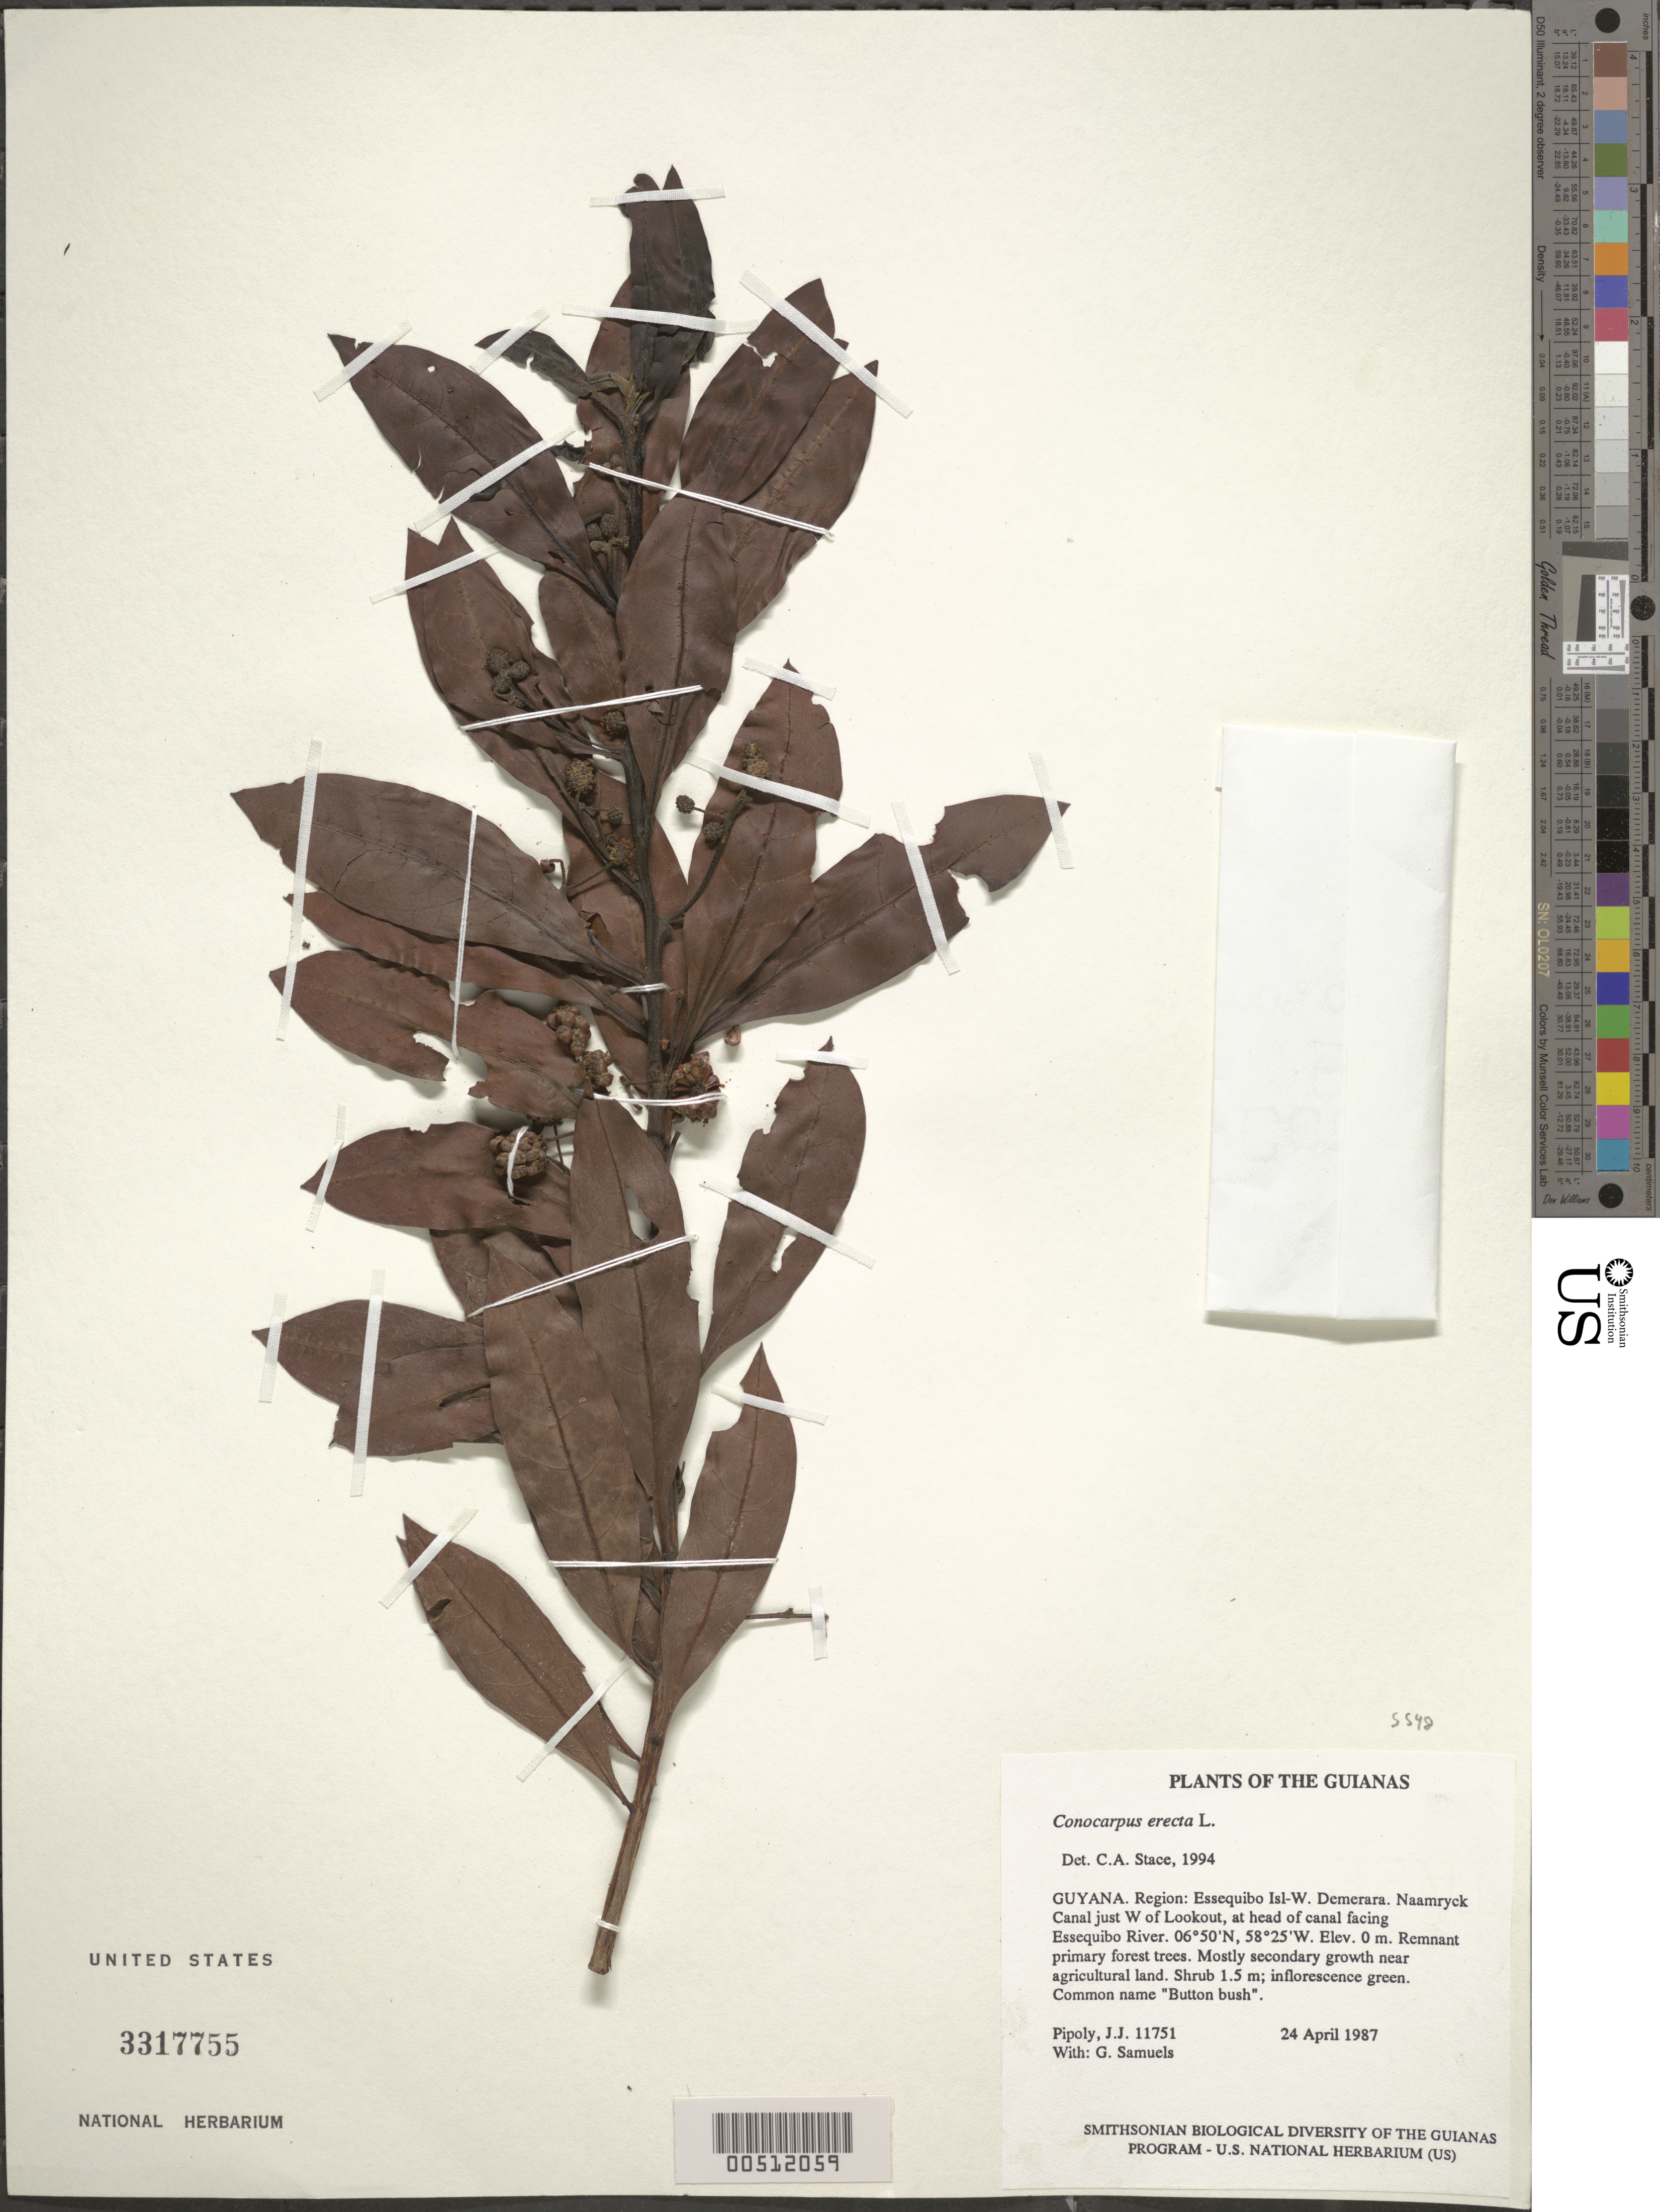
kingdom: Plantae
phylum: Tracheophyta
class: Magnoliopsida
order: Myrtales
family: Combretaceae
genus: Conocarpus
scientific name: Conocarpus erectus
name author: L.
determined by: Stace, C. A.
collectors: J. J. Pipoly & G. Bacchus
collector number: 11751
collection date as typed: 24 April 1987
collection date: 1987-04-24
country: Guyana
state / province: Essequibo Isl-W. Demerara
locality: Naamryck Canal just W of Lookout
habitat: Remnant primary forest trees. Mostly secondary growth near agricultural land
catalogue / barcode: US 3317755